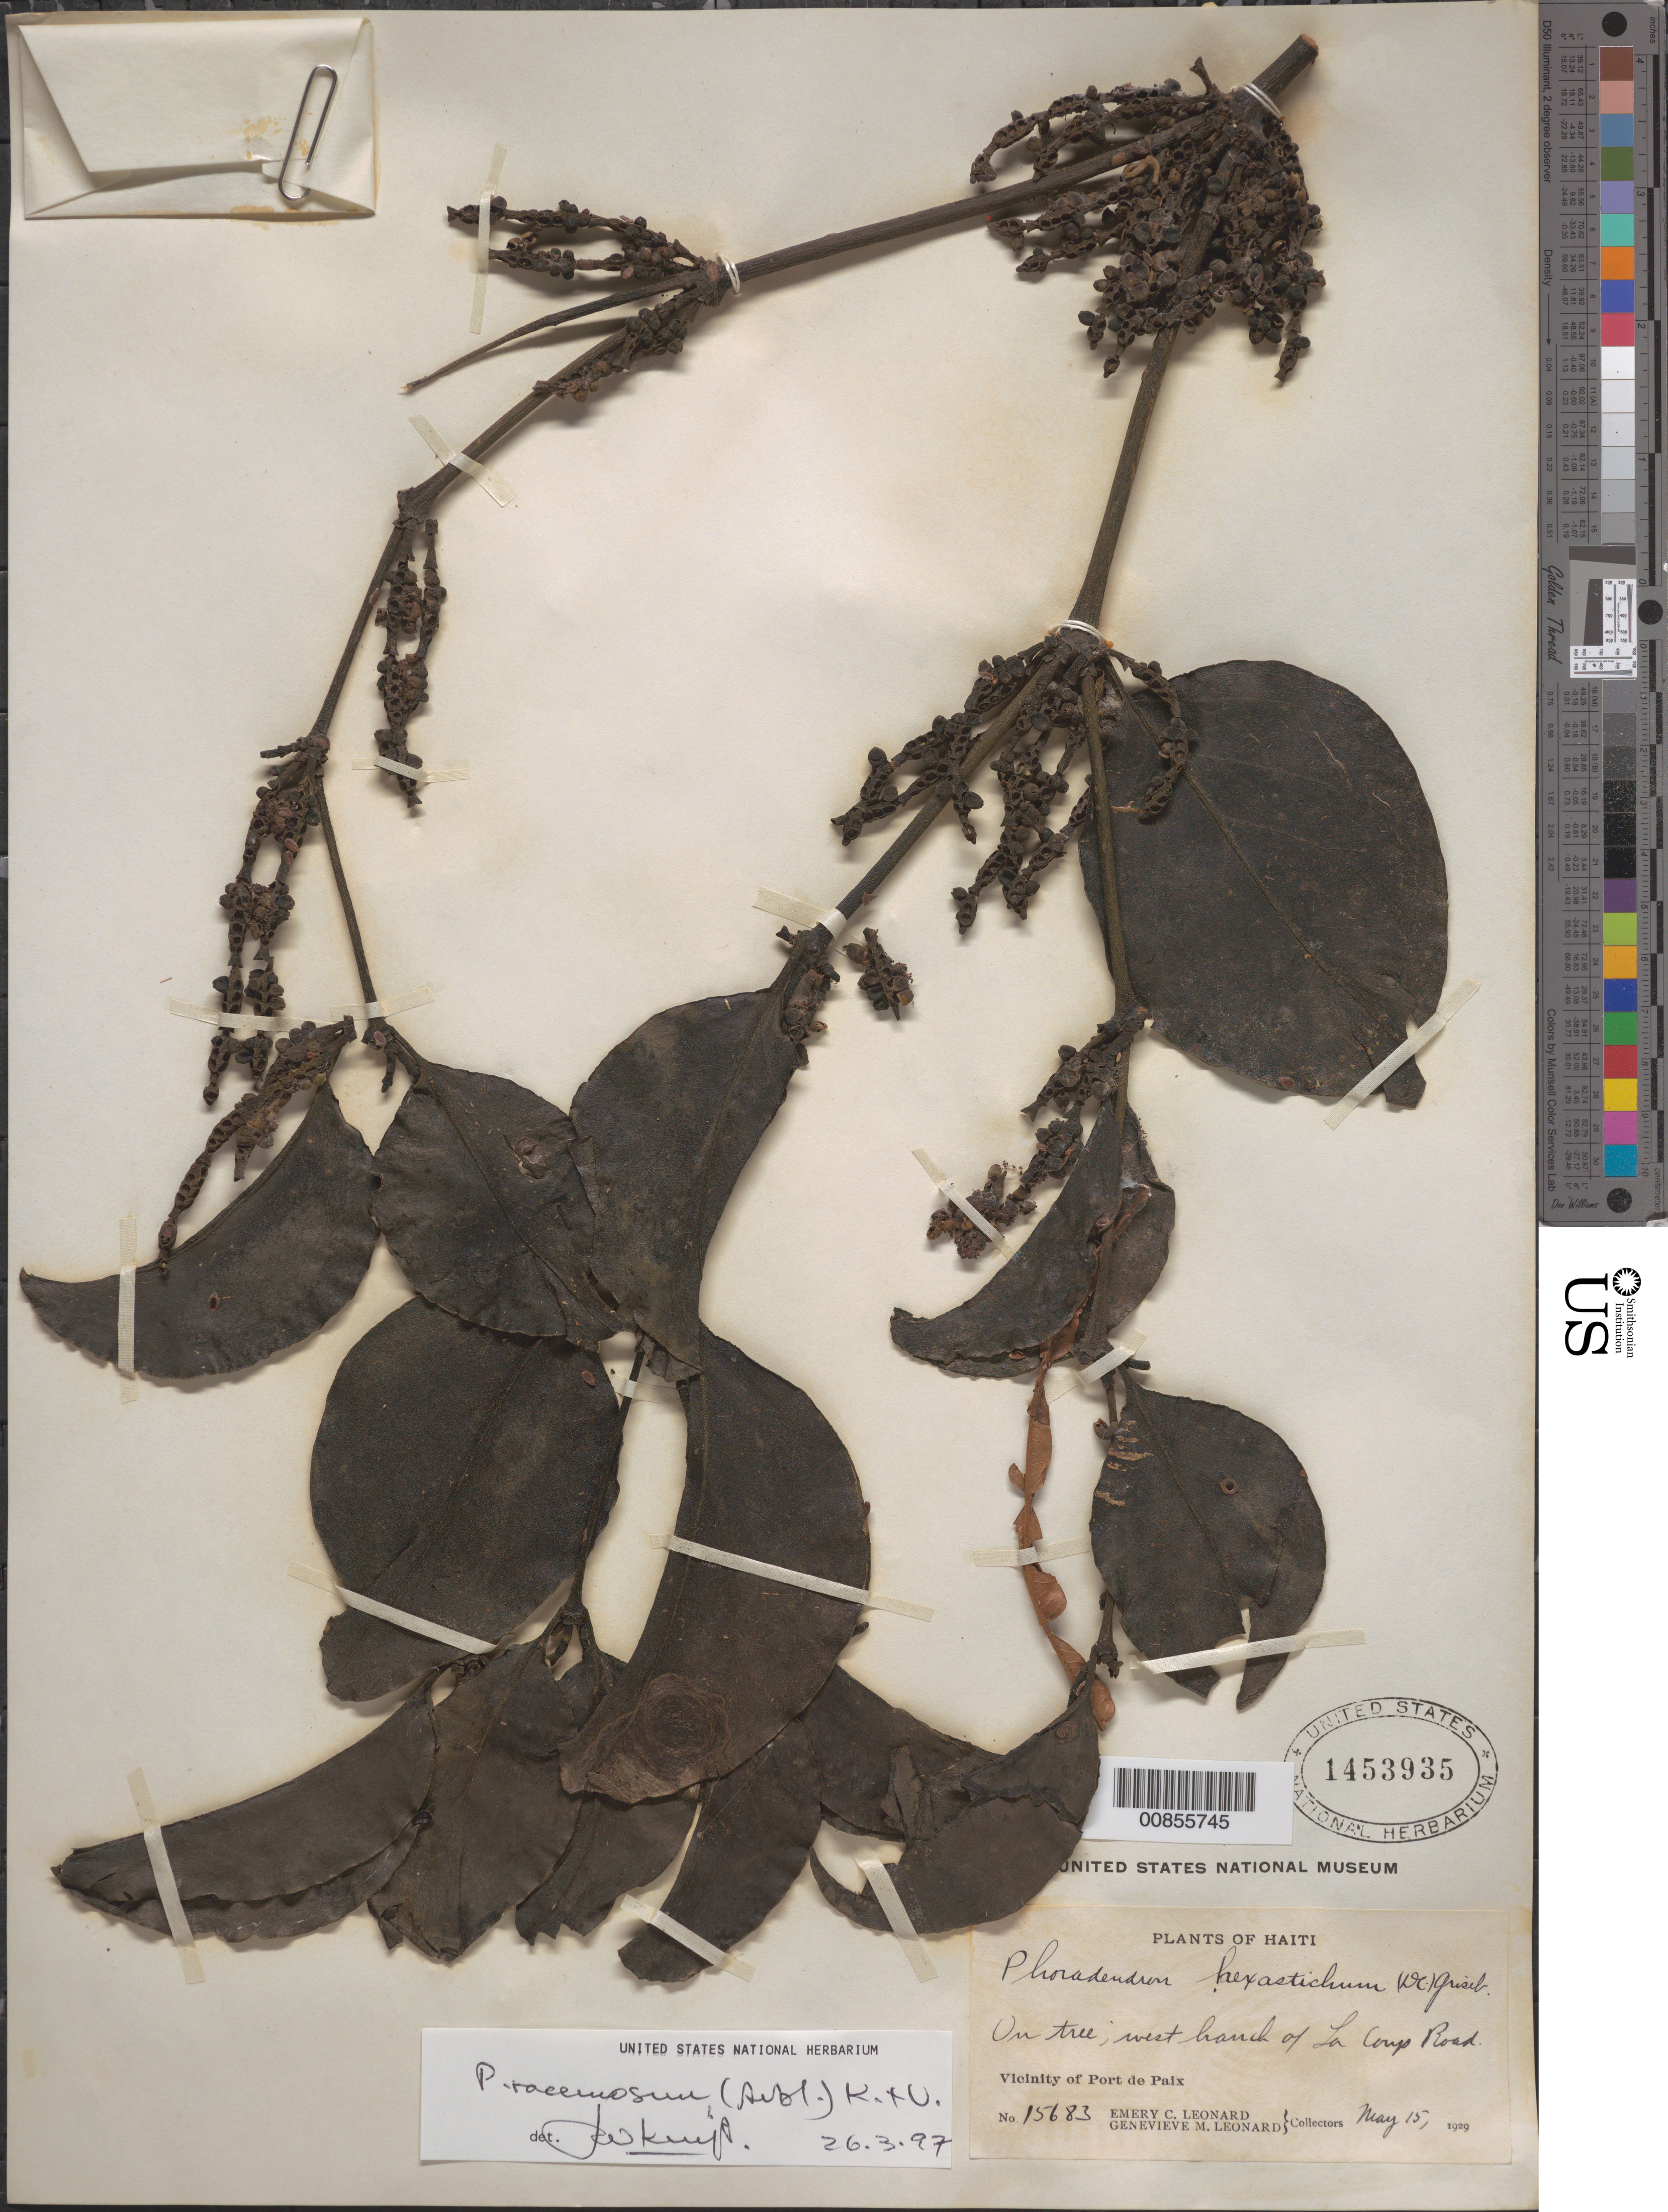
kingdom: Plantae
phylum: Tracheophyta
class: Magnoliopsida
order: Santalales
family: Viscaceae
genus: Phoradendron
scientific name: Phoradendron racemosum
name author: (Aubl.) Krug & Urb.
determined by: Kuijt, Job, (CANADA)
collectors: E. C. Leonard & G. M. Leonard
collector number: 15683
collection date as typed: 15 May 1929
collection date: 1929-05-15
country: Haiti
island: Hispaniola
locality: Vicinity of Port-de-Paix. West branch of La Coup Road.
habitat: On tree.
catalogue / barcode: US 1453935